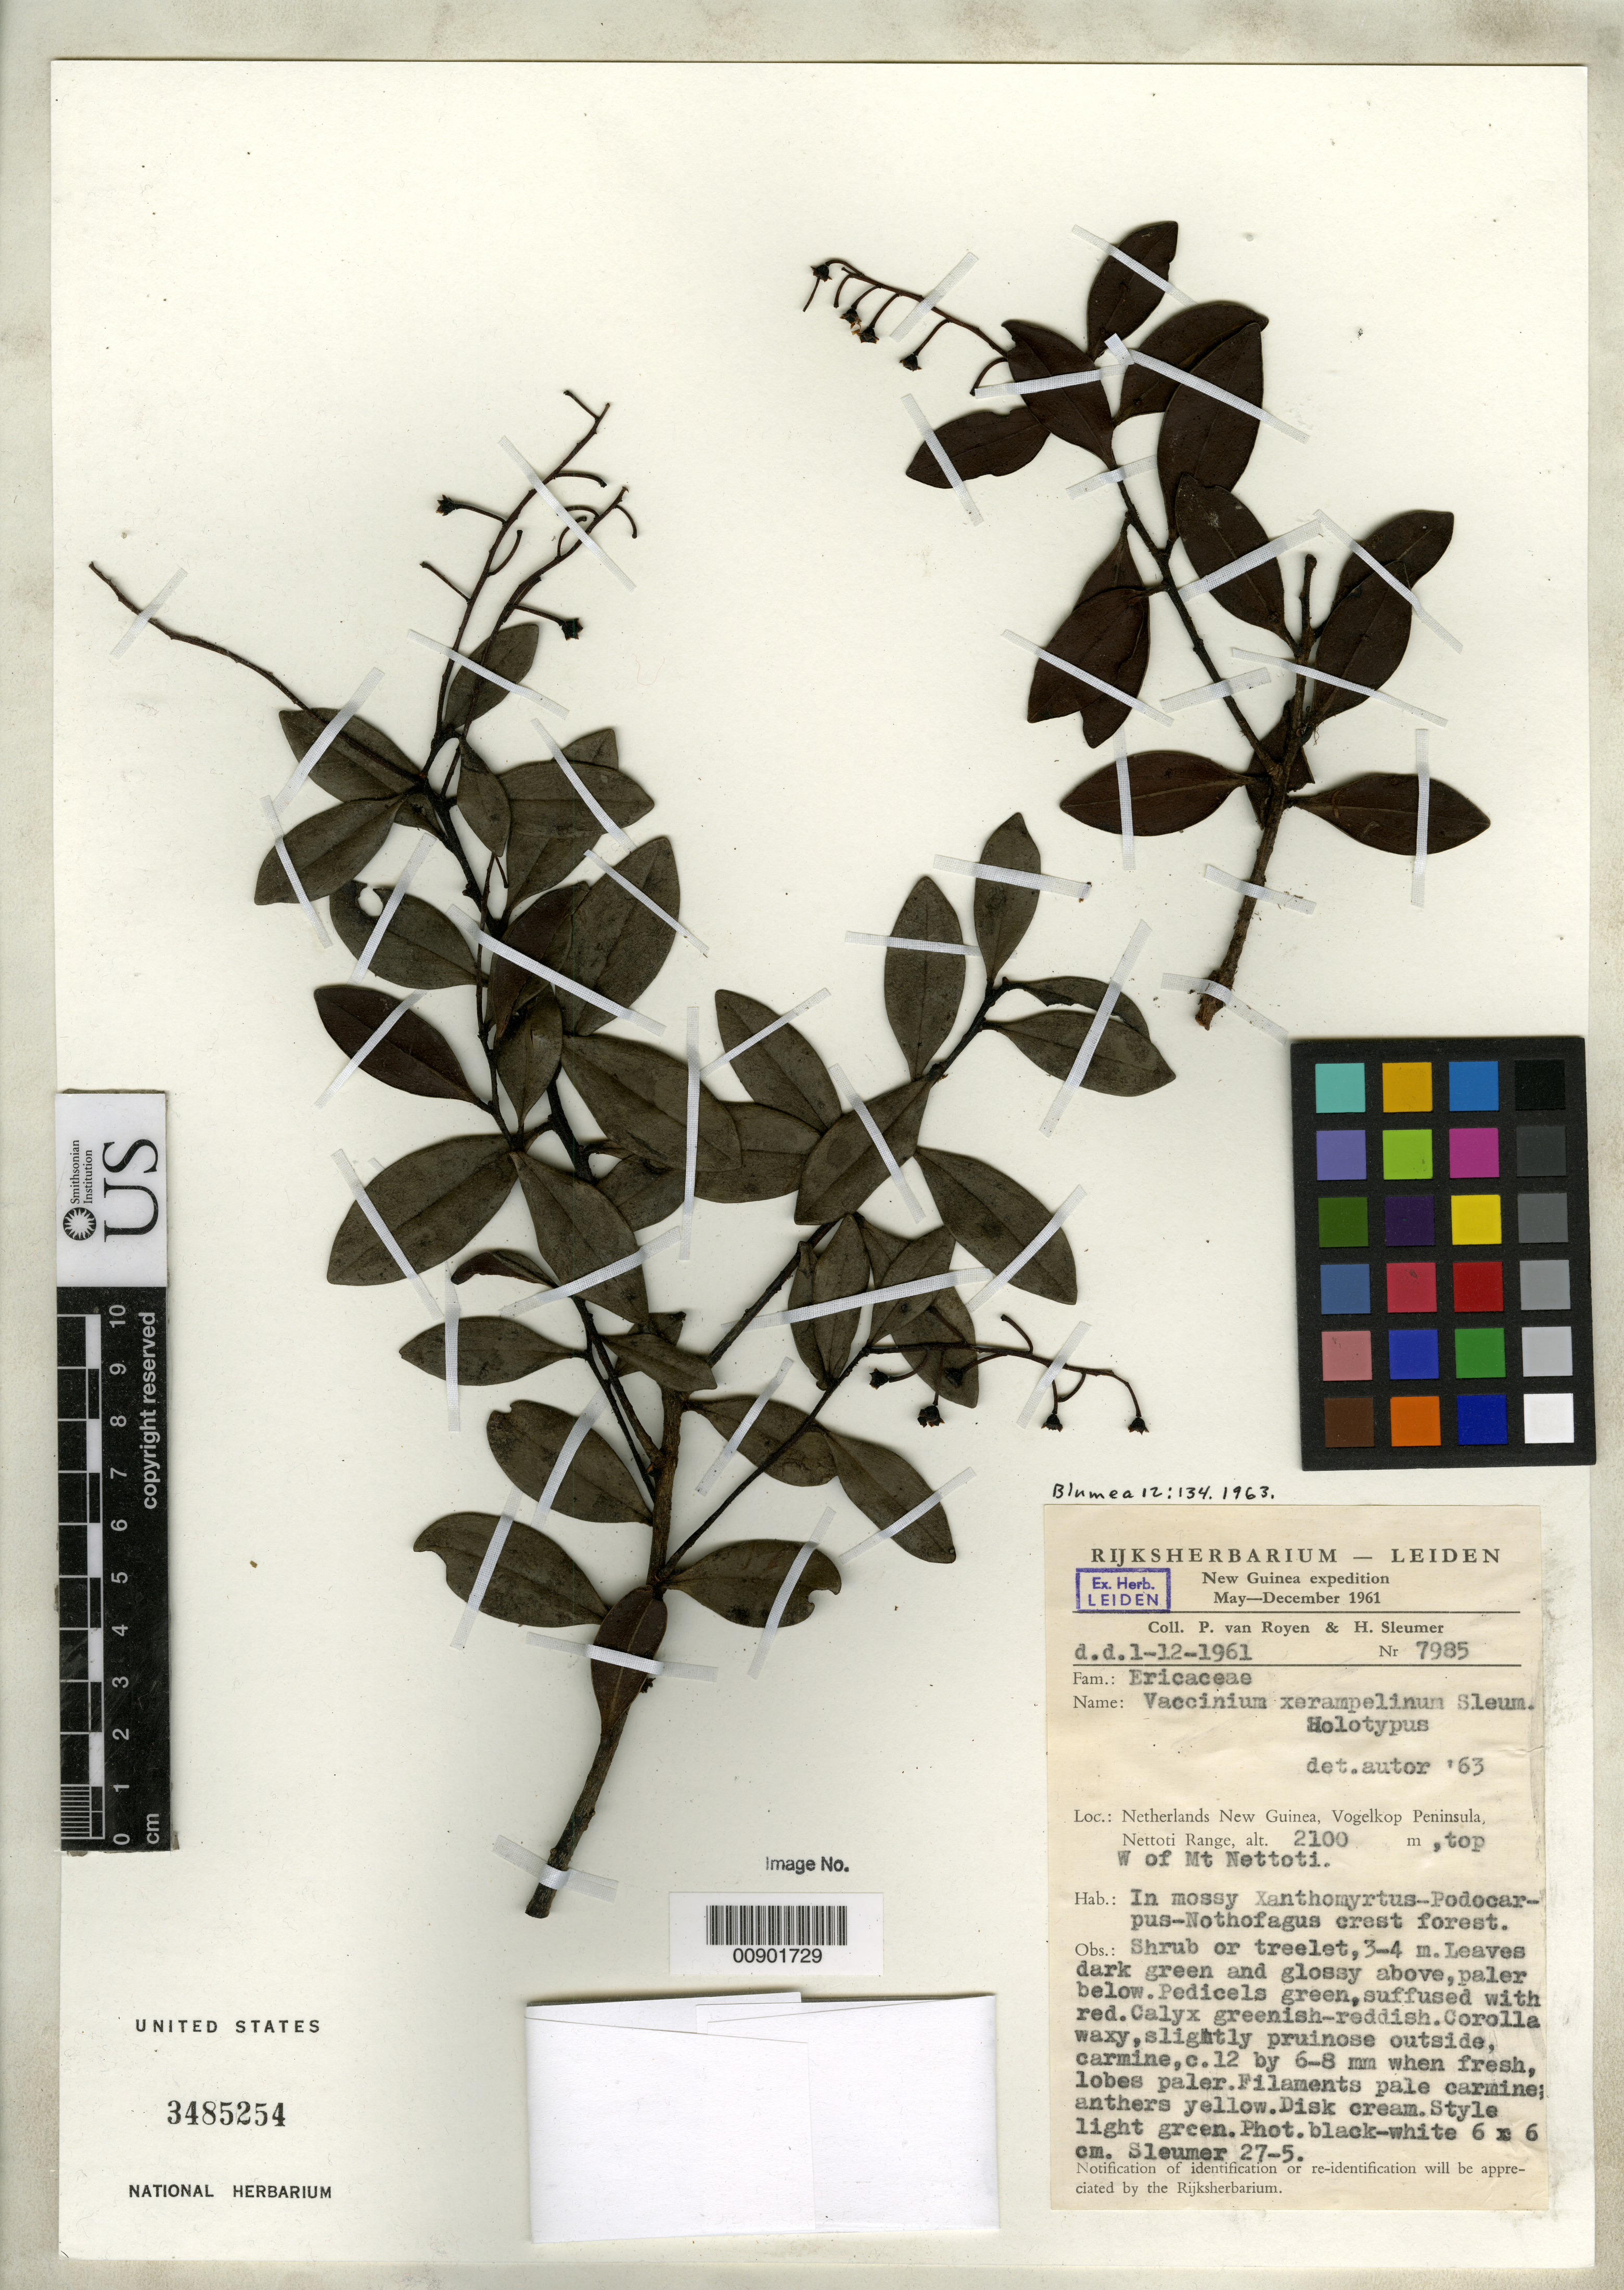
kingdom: Plantae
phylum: Tracheophyta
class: Magnoliopsida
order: Ericales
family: Ericaceae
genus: Vaccinium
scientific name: Vaccinium xerampelinum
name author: Sleumer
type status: Isotype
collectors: P. van Royen & H. O. Sleumer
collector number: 7985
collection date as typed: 01 Dec 1961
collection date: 1961-12-01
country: Indonesia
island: New Guinea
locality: Netherlands New Guinea, Vogelkop Peninsula, Nettoti Range, top of Mt. Nettoti.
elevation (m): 2100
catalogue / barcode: US 3485254